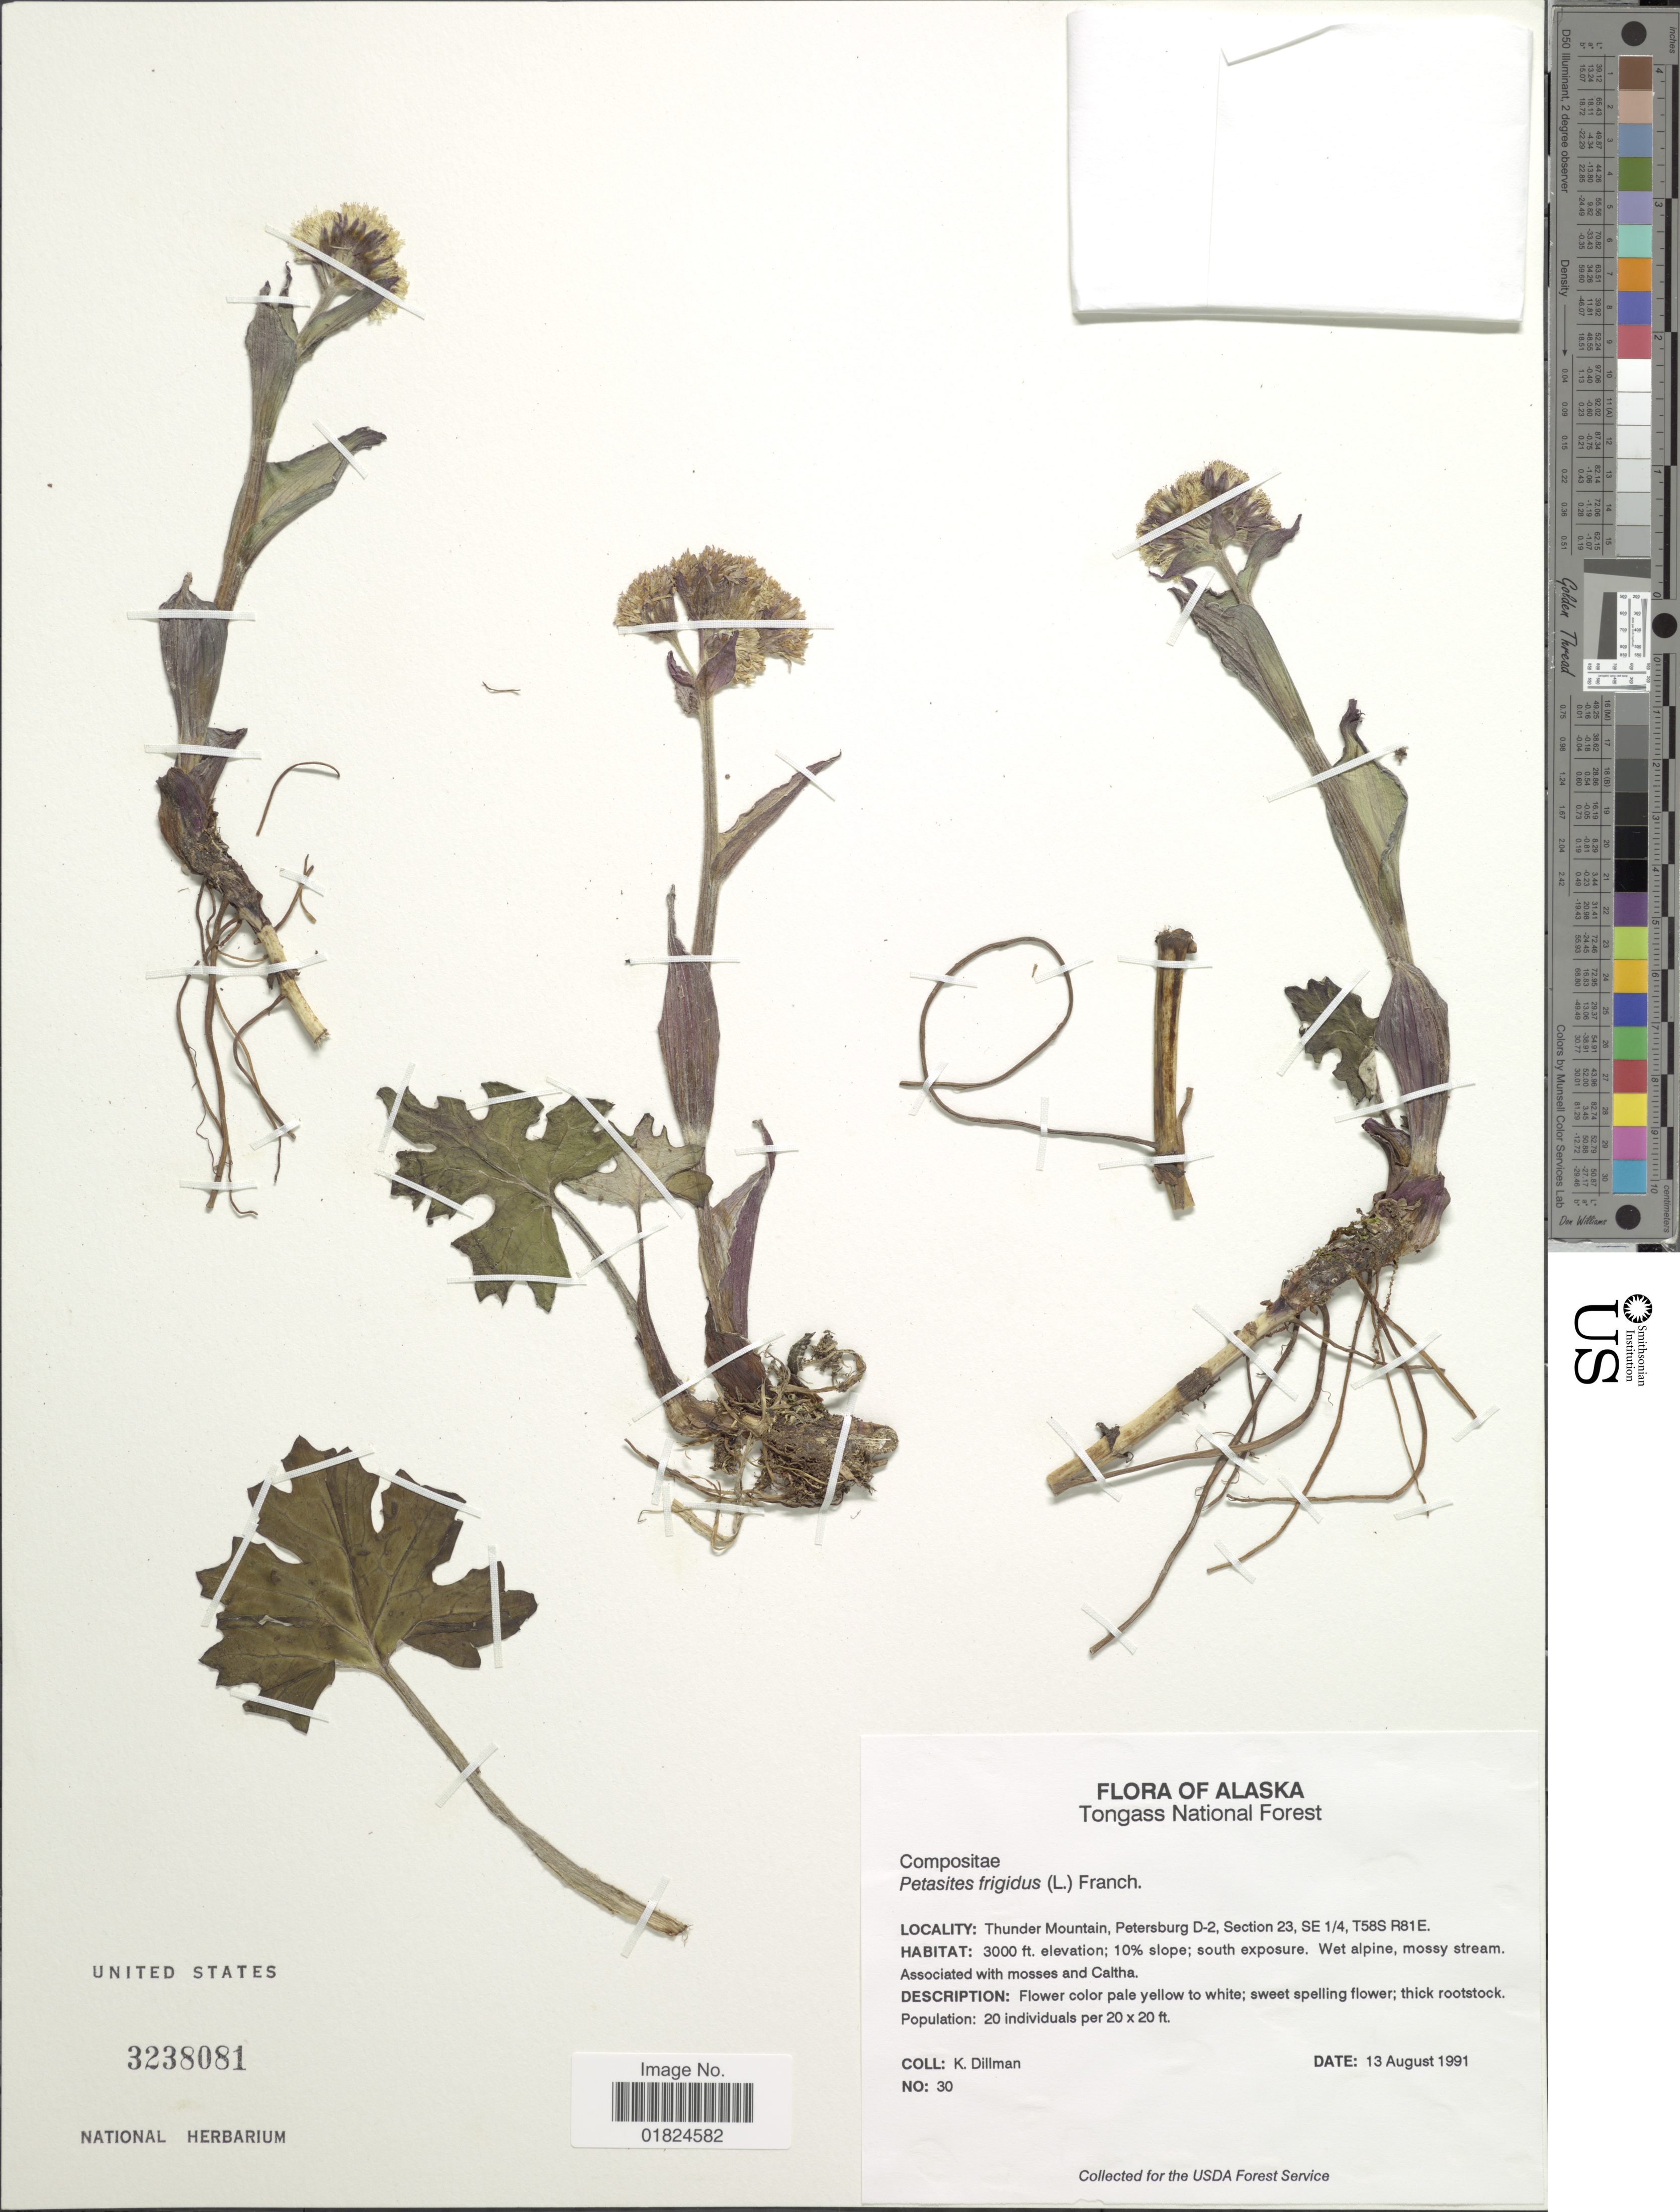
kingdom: Plantae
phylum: Tracheophyta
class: Magnoliopsida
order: Asterales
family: Asteraceae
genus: Petasites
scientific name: Petasites frigidus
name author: (L.) Fr.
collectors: K. Dillman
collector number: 30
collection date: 1991-08-13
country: United States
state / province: Alaska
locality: Tongass National Forest. Thunder Mountain, Petersburg D-2, Section 23, SE 1/4, T58S R81E.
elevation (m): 914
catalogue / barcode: US 3238081